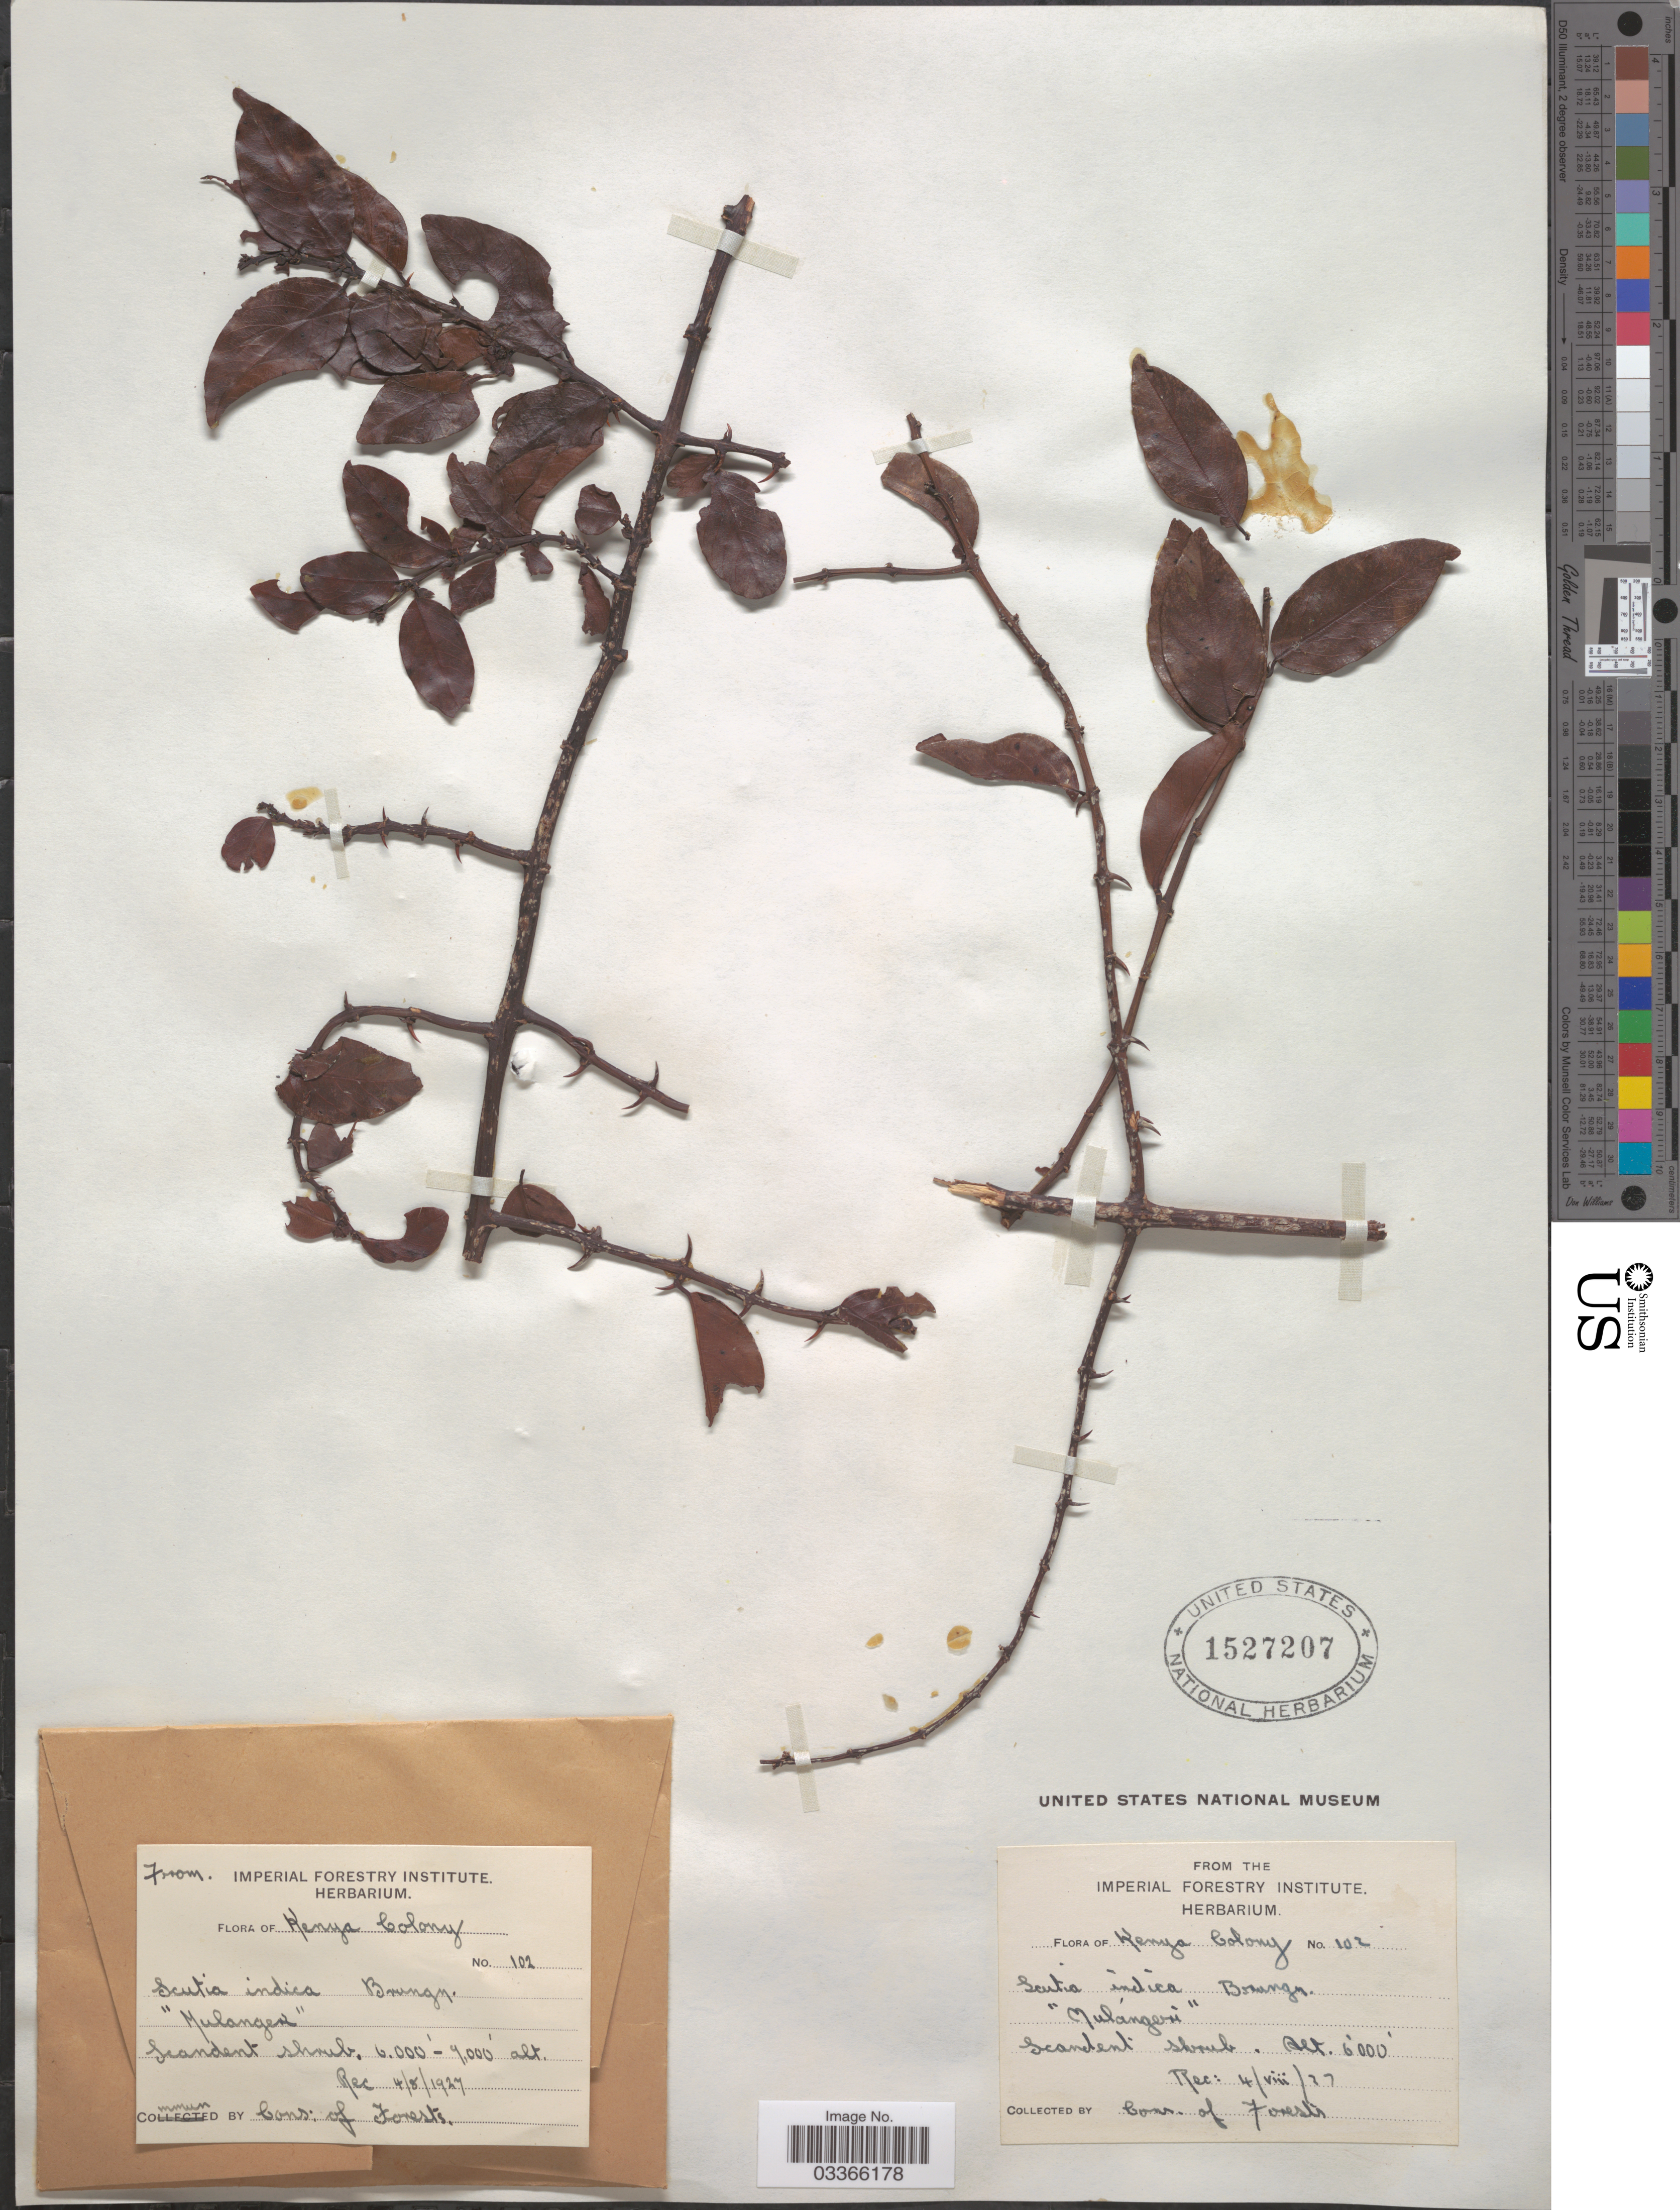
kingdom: Plantae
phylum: Tracheophyta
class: Magnoliopsida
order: Rosales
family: Rhamnaceae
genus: Scutia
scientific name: Scutia myrtina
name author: (Burm. f.) Kurz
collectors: -. Cons. of Forests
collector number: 102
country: Kenya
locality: Kenya Colony.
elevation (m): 1829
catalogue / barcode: US 1527207